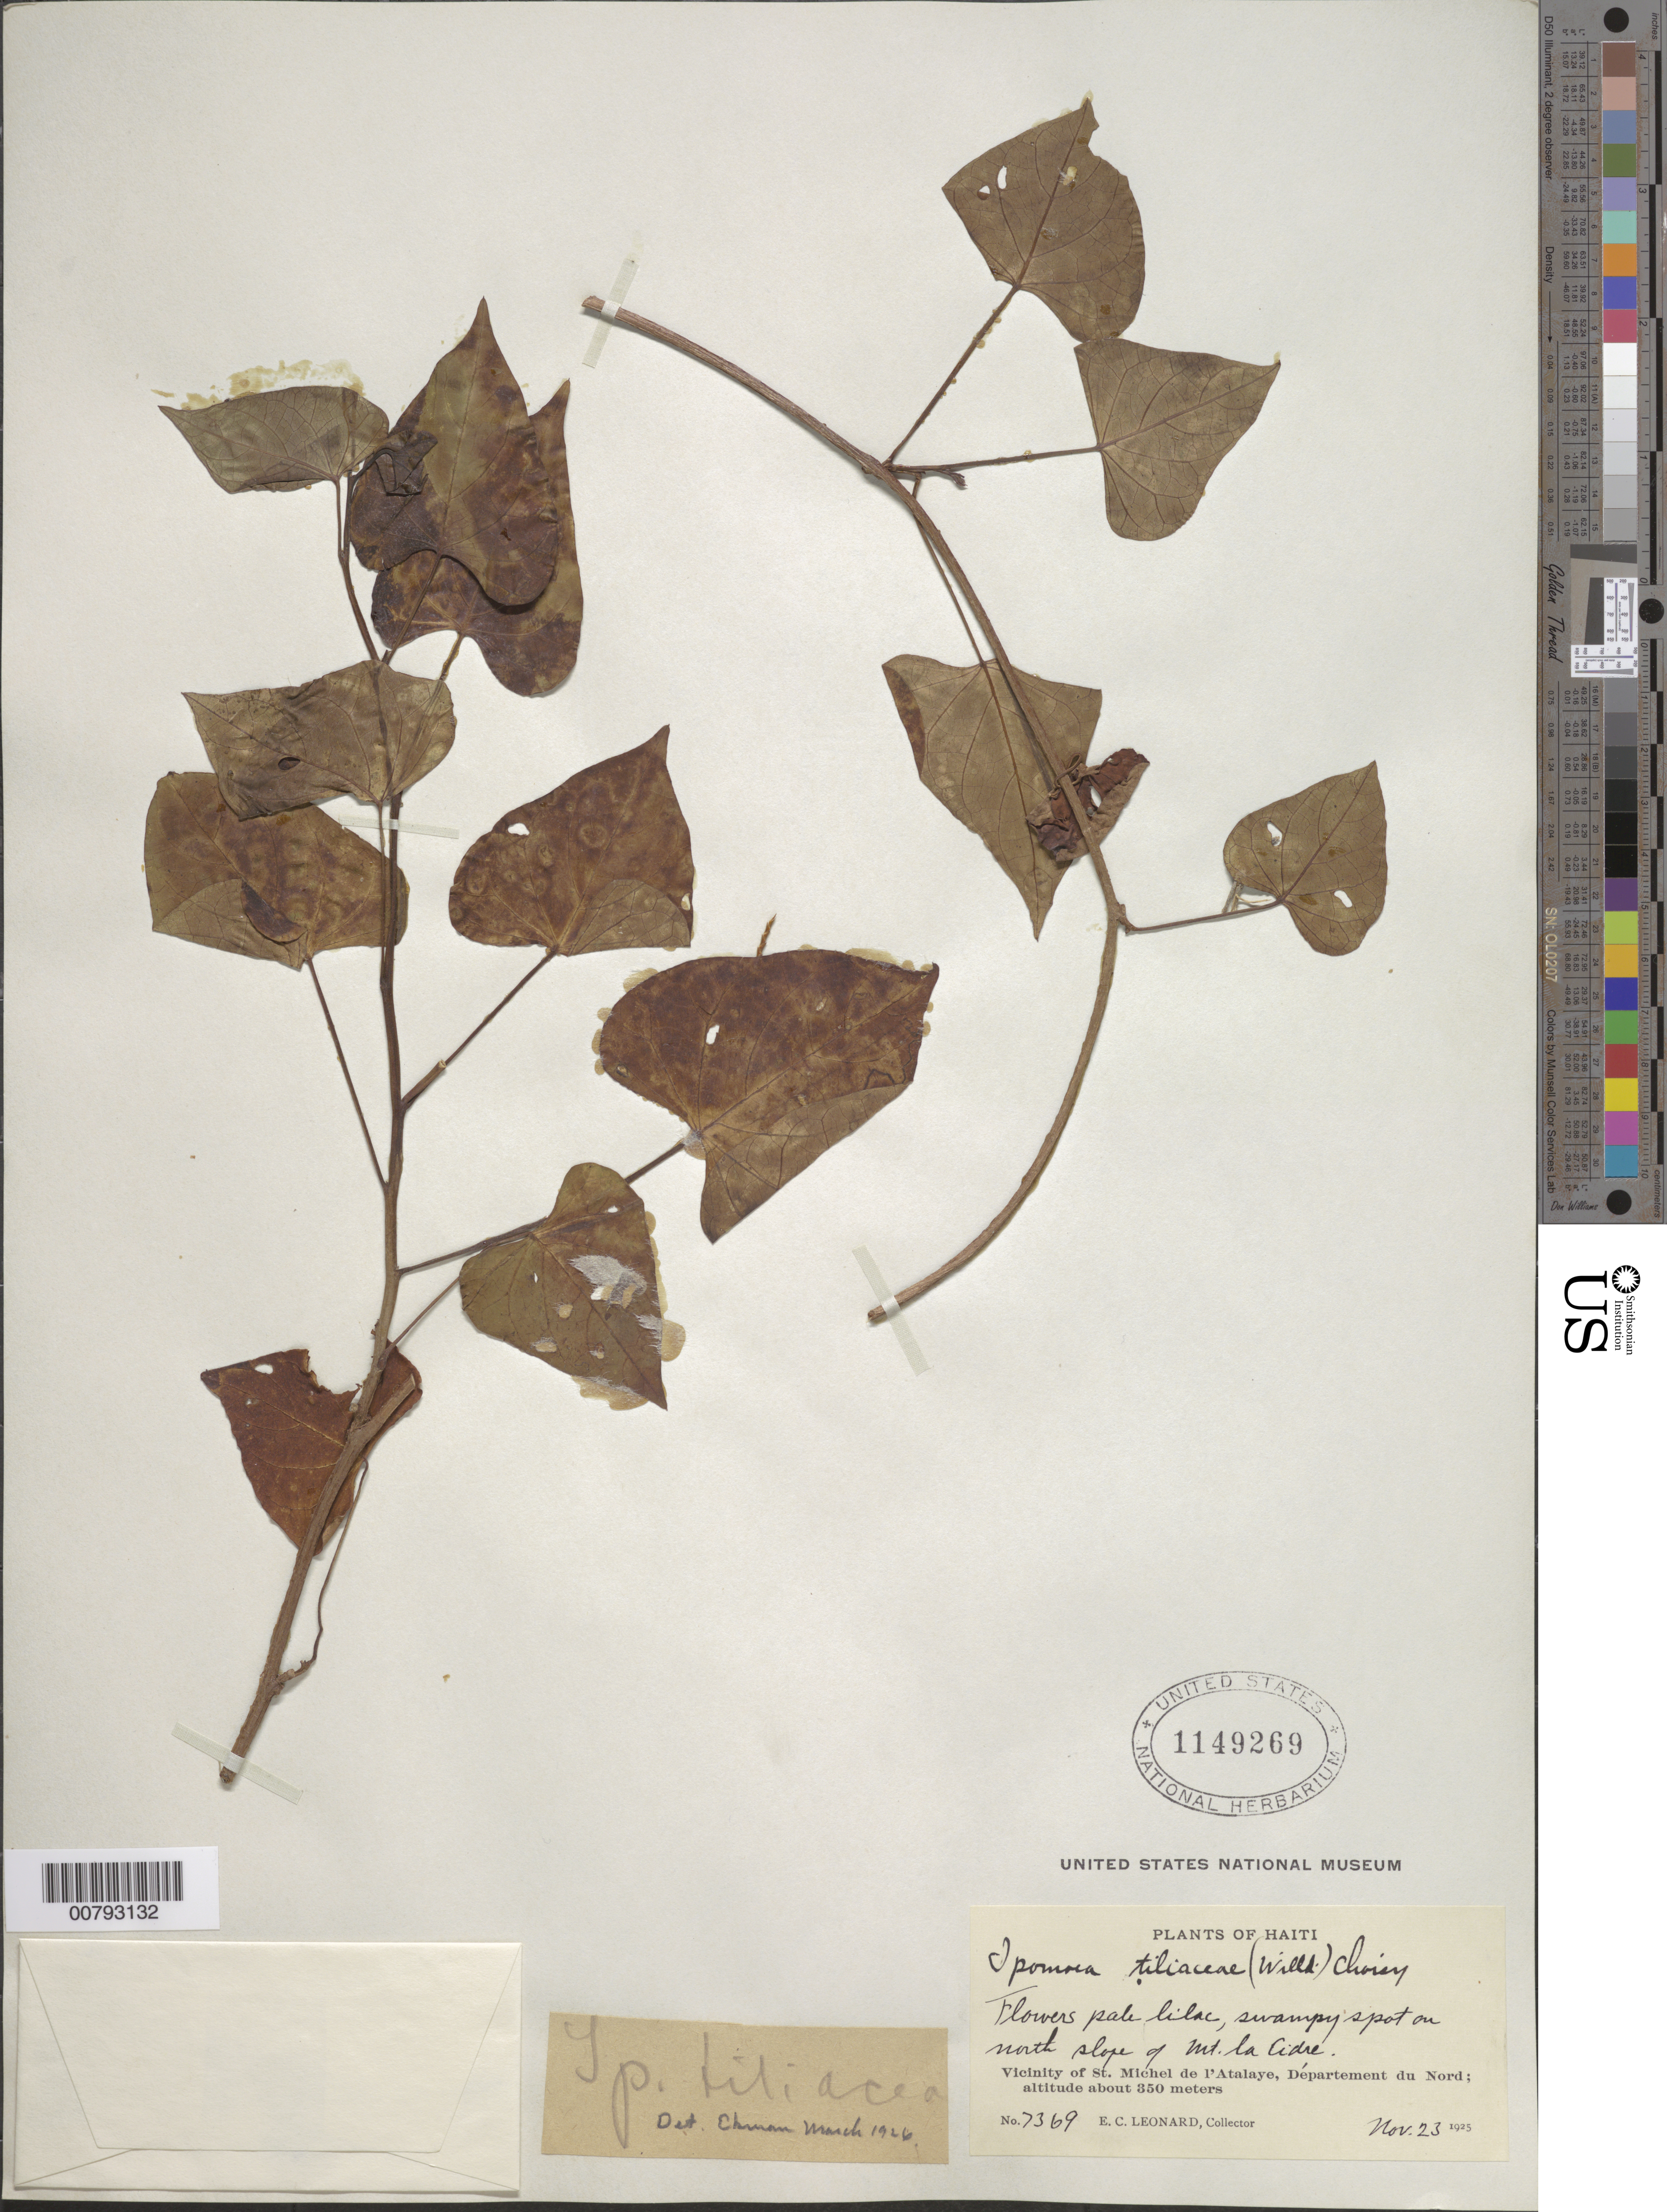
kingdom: Plantae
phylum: Tracheophyta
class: Magnoliopsida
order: Solanales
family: Convolvulaceae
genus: Ipomoea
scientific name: Ipomoea tiliacea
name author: (Willd.) Choisy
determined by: Ekman, E. L.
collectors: E. C. Leonard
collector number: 7369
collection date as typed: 23 Nov 1925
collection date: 1925-11-23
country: Haiti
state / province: Nord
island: Hispaniola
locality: Vicinity of St. Michel de l'Atalaye, on north slope of Mt. la Cidre.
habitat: Swampy spot.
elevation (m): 350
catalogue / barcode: US 1149269